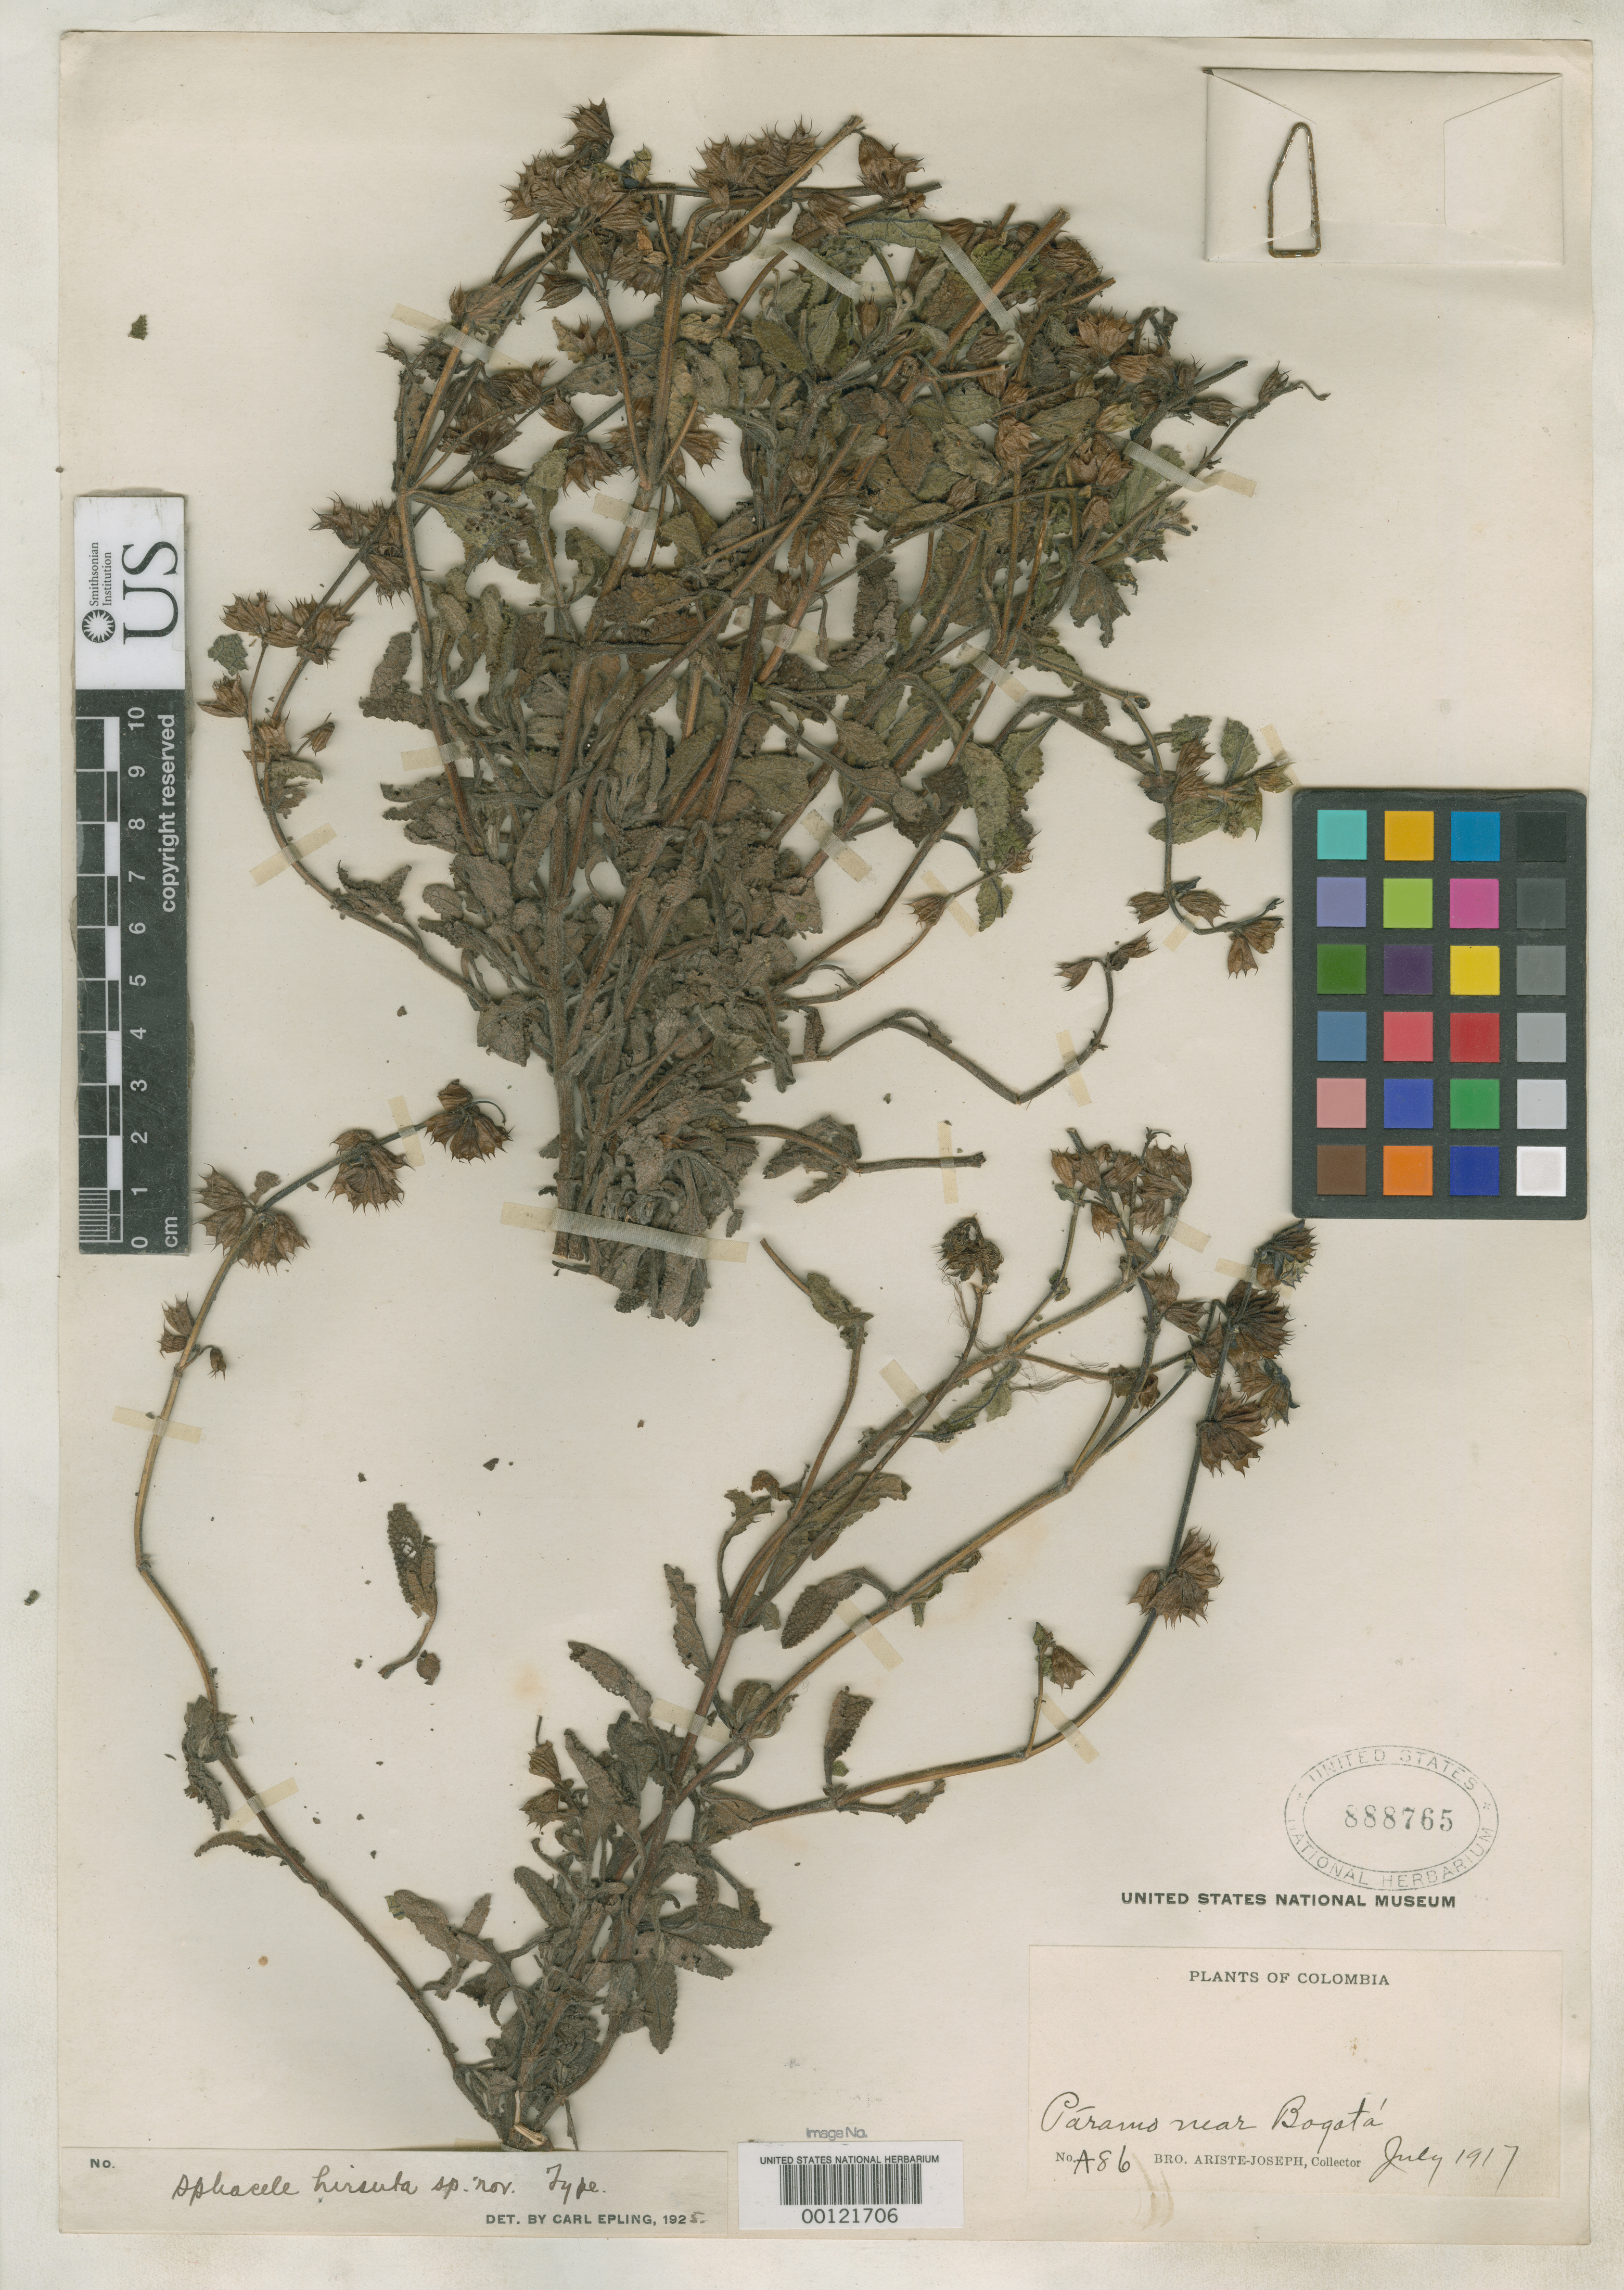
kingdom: Plantae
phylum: Tracheophyta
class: Magnoliopsida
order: Lamiales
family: Lamiaceae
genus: Sphacele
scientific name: Sphacele hirsuta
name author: Epling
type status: Holotype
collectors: Bro. Ariste-Joseph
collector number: A86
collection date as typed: Jul 1917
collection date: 1917-07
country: Colombia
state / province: Cundinamarca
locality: Bogota.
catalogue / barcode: US 888765